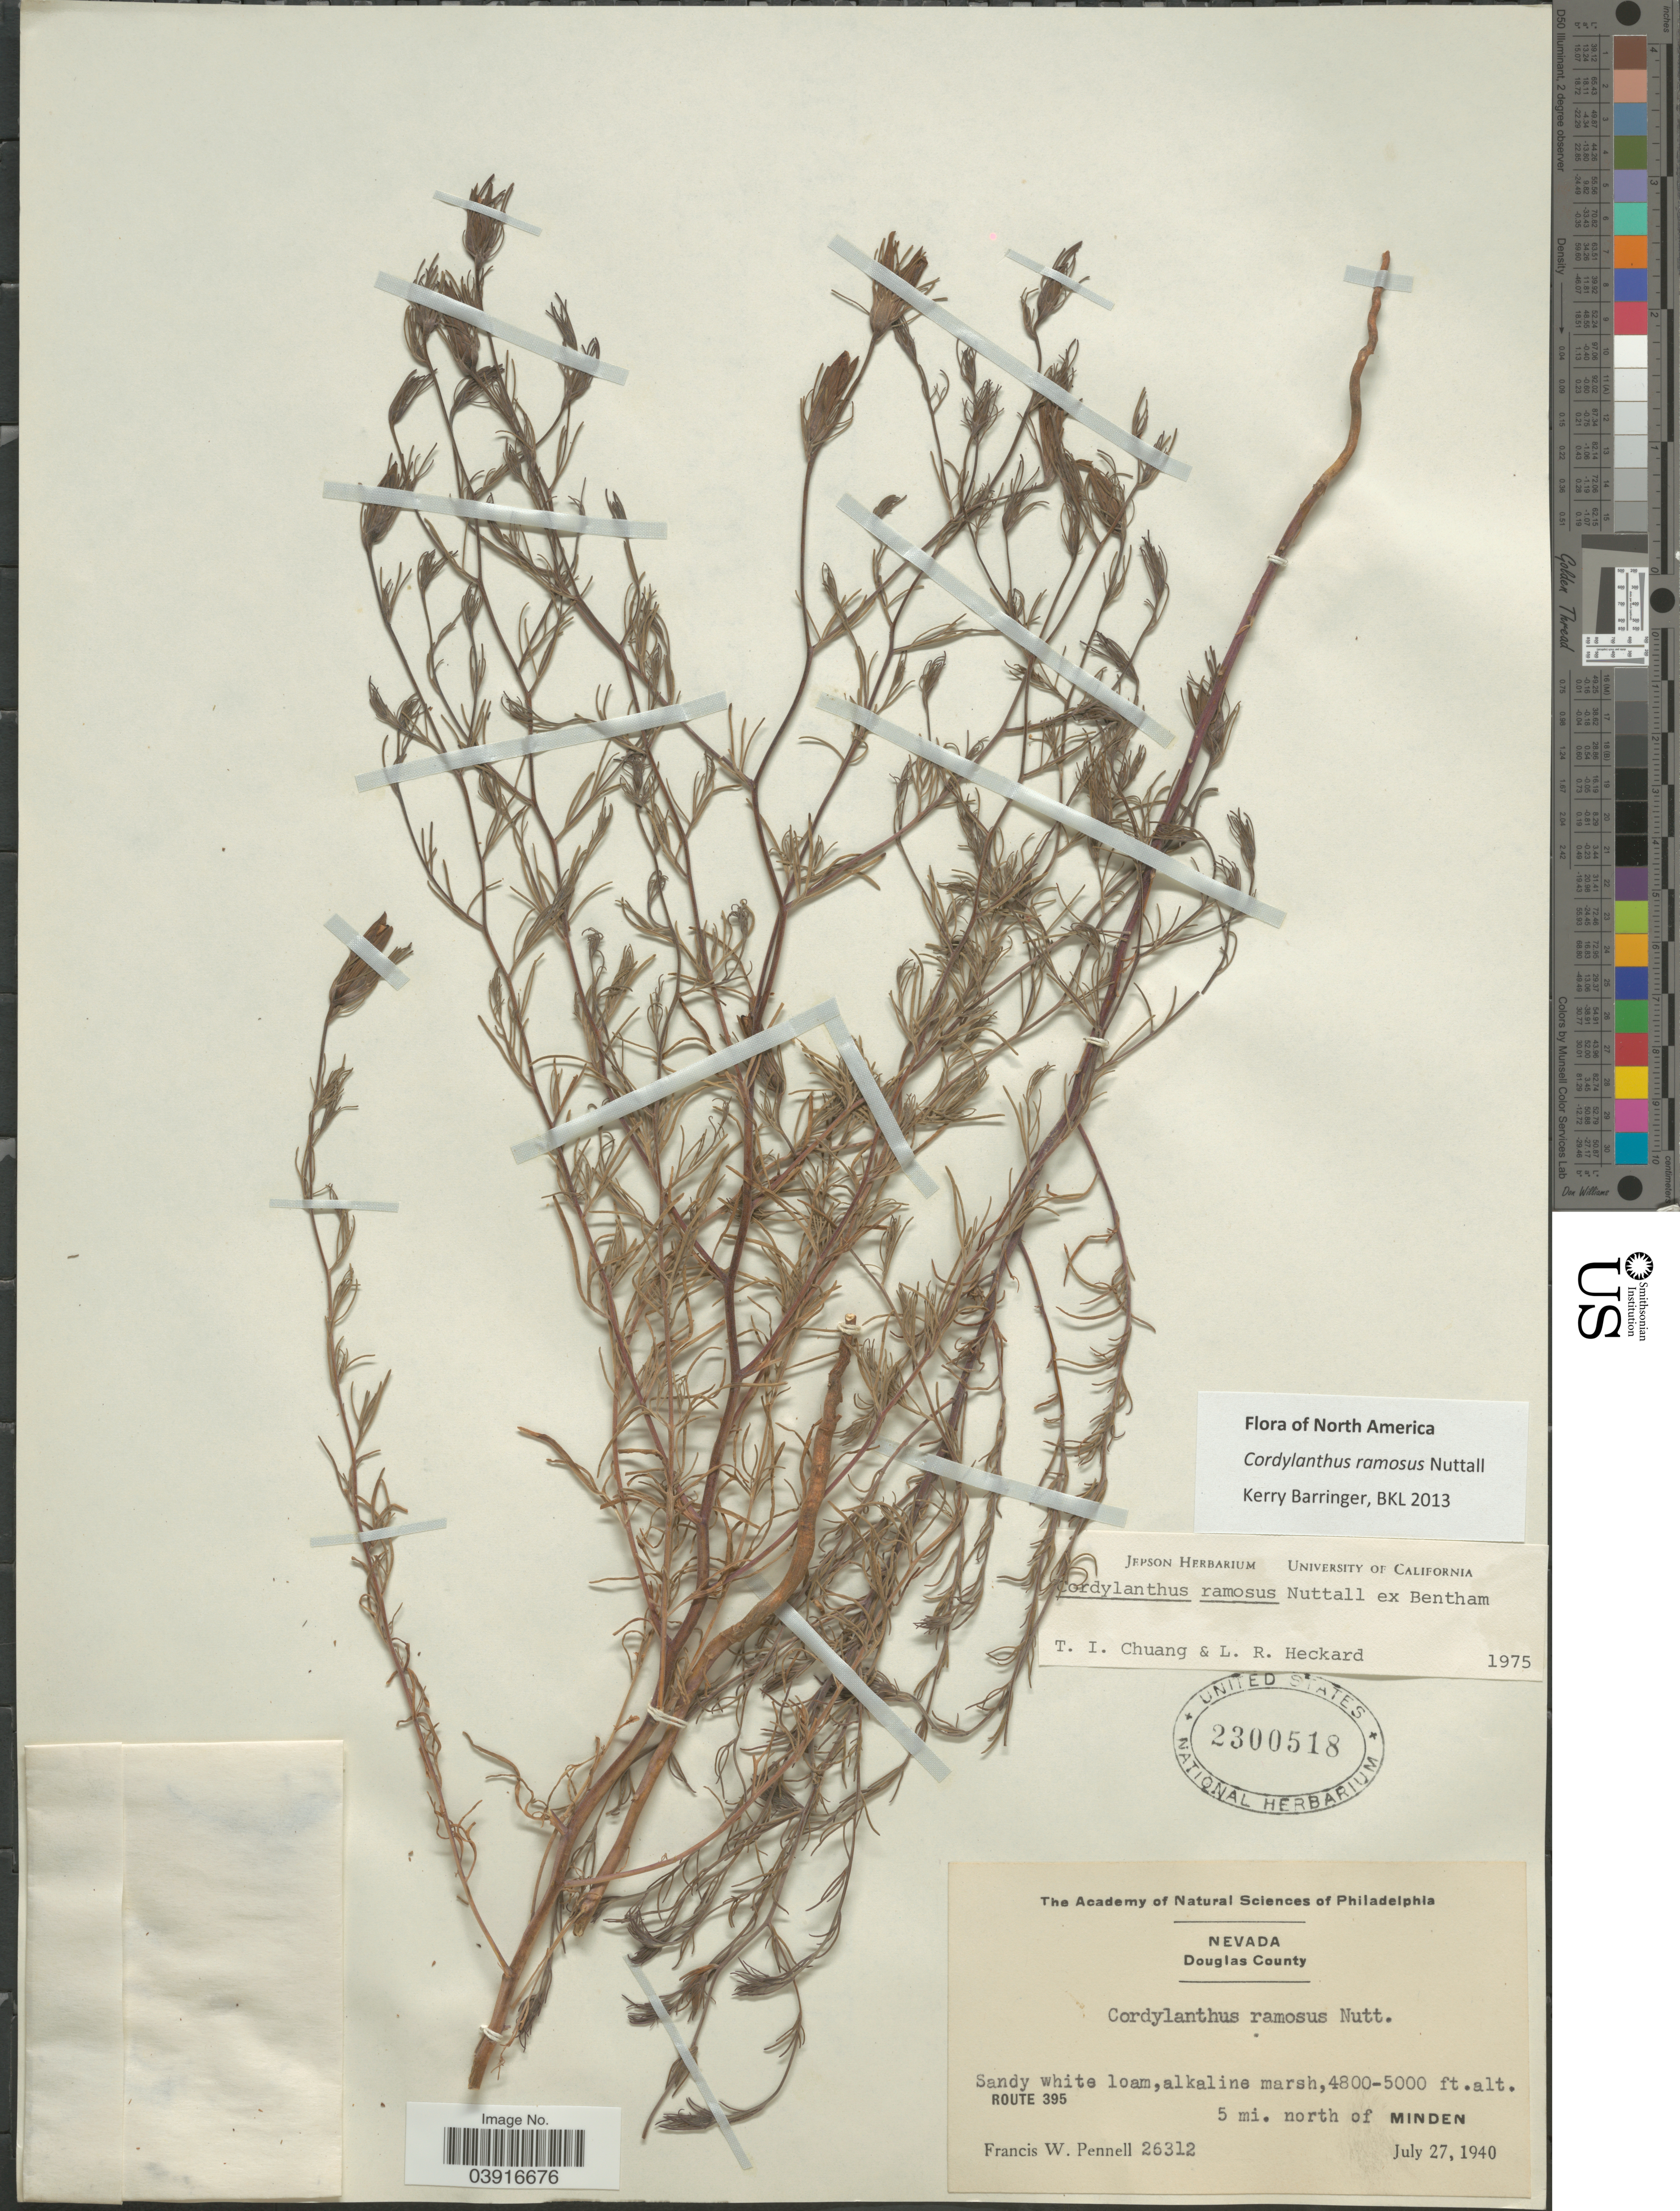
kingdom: Plantae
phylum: Tracheophyta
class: Magnoliopsida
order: Lamiales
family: Orobanchaceae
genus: Cordylanthus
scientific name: Cordylanthus ramosus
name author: Nutt. ex Benth.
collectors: F. W. Pennell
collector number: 26312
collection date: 1940-07-27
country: United States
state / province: Nevada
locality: Douglas County. Route 395, 5 mi. north of Minden.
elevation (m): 1463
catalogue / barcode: US 2300518